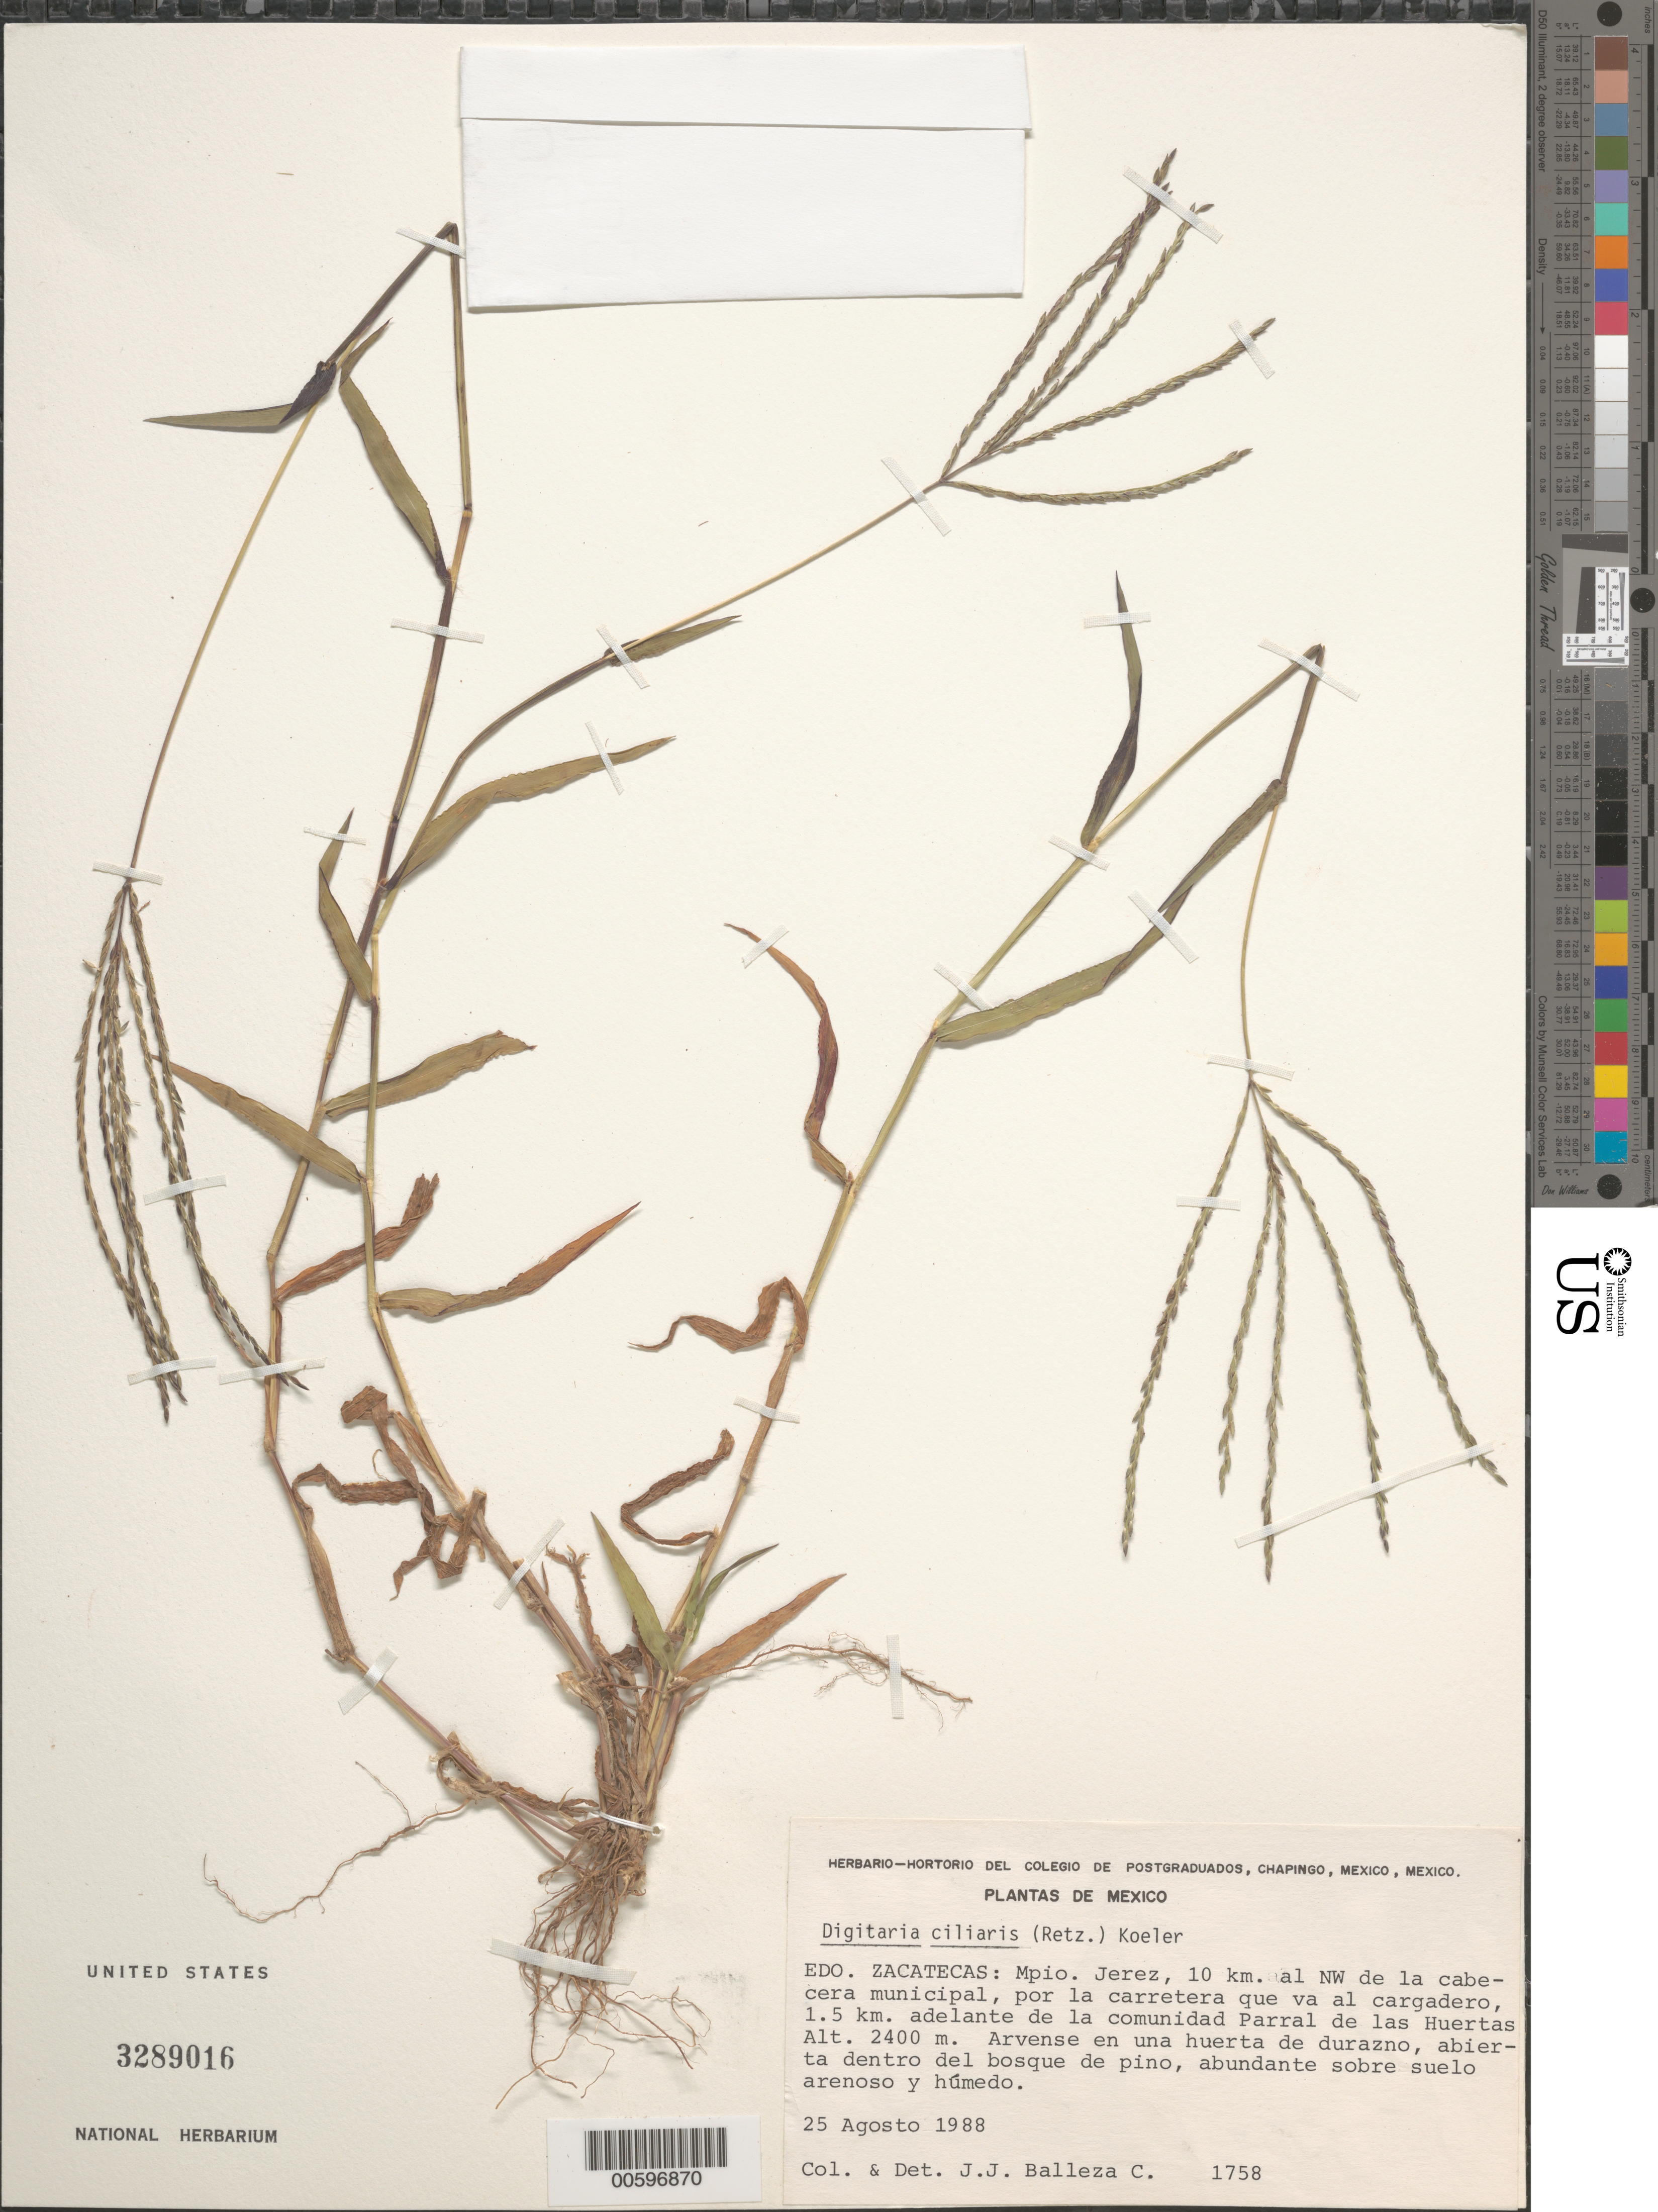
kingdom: Plantae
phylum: Tracheophyta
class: Liliopsida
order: Poales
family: Poaceae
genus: Digitaria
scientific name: Digitaria ciliaris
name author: (Retz.) Koeler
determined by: Balleza C., J. J.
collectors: J. J. Balleza C.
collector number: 1758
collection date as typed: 25 Aug 1988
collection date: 1988-08-25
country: Mexico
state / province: Zacatecas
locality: Mpio Jerez, 10 km al NW de la cabecera municipal, por la carretera que va al cargadero, 1.5 km adelante de la comunidad...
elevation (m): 2400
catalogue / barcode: US 3289016